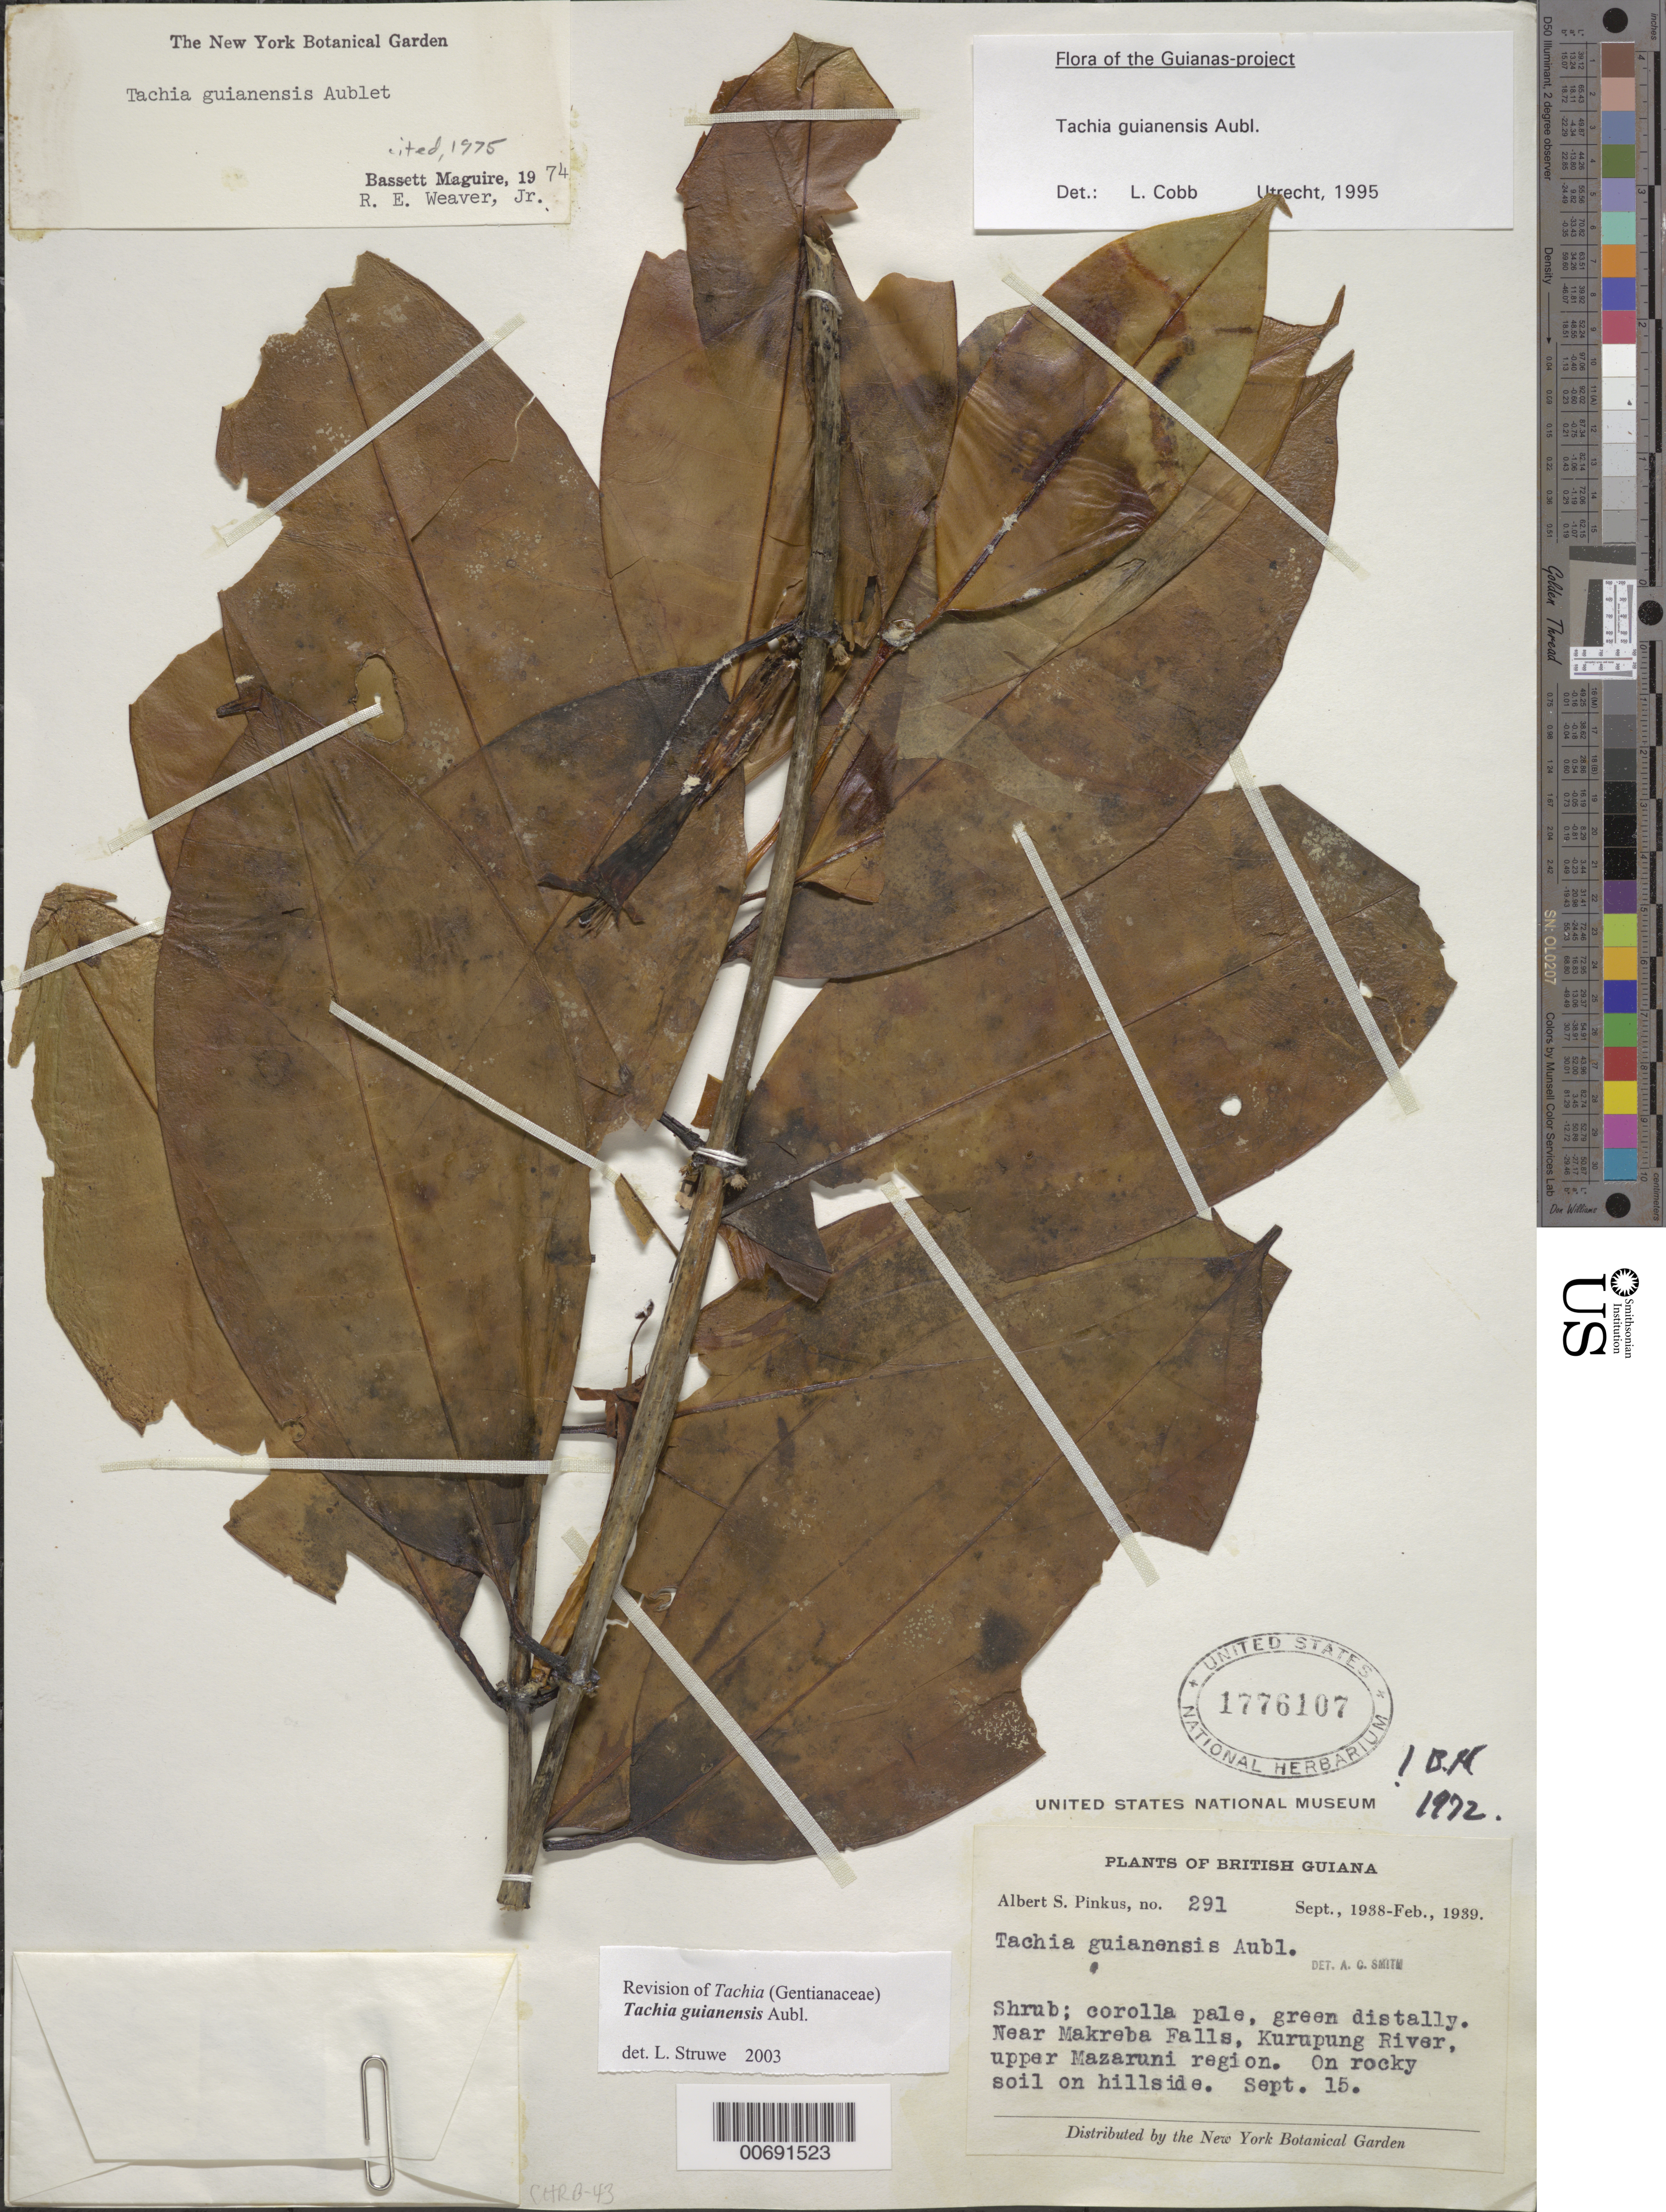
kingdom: Plantae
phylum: Tracheophyta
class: Magnoliopsida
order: Gentianales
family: Gentianaceae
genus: Tachia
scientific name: Tachia guianensis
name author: Aubl.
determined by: Cobb, L.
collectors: A. Pinkus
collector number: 291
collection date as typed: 15-Sep-38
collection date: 1938-09-15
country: Guyana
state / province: Cuyuni-Mazaruni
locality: Makreba Falls, Kurupung R., upper Mazaruni Dist.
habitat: On rocky soil on hillside;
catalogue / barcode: US 1776107